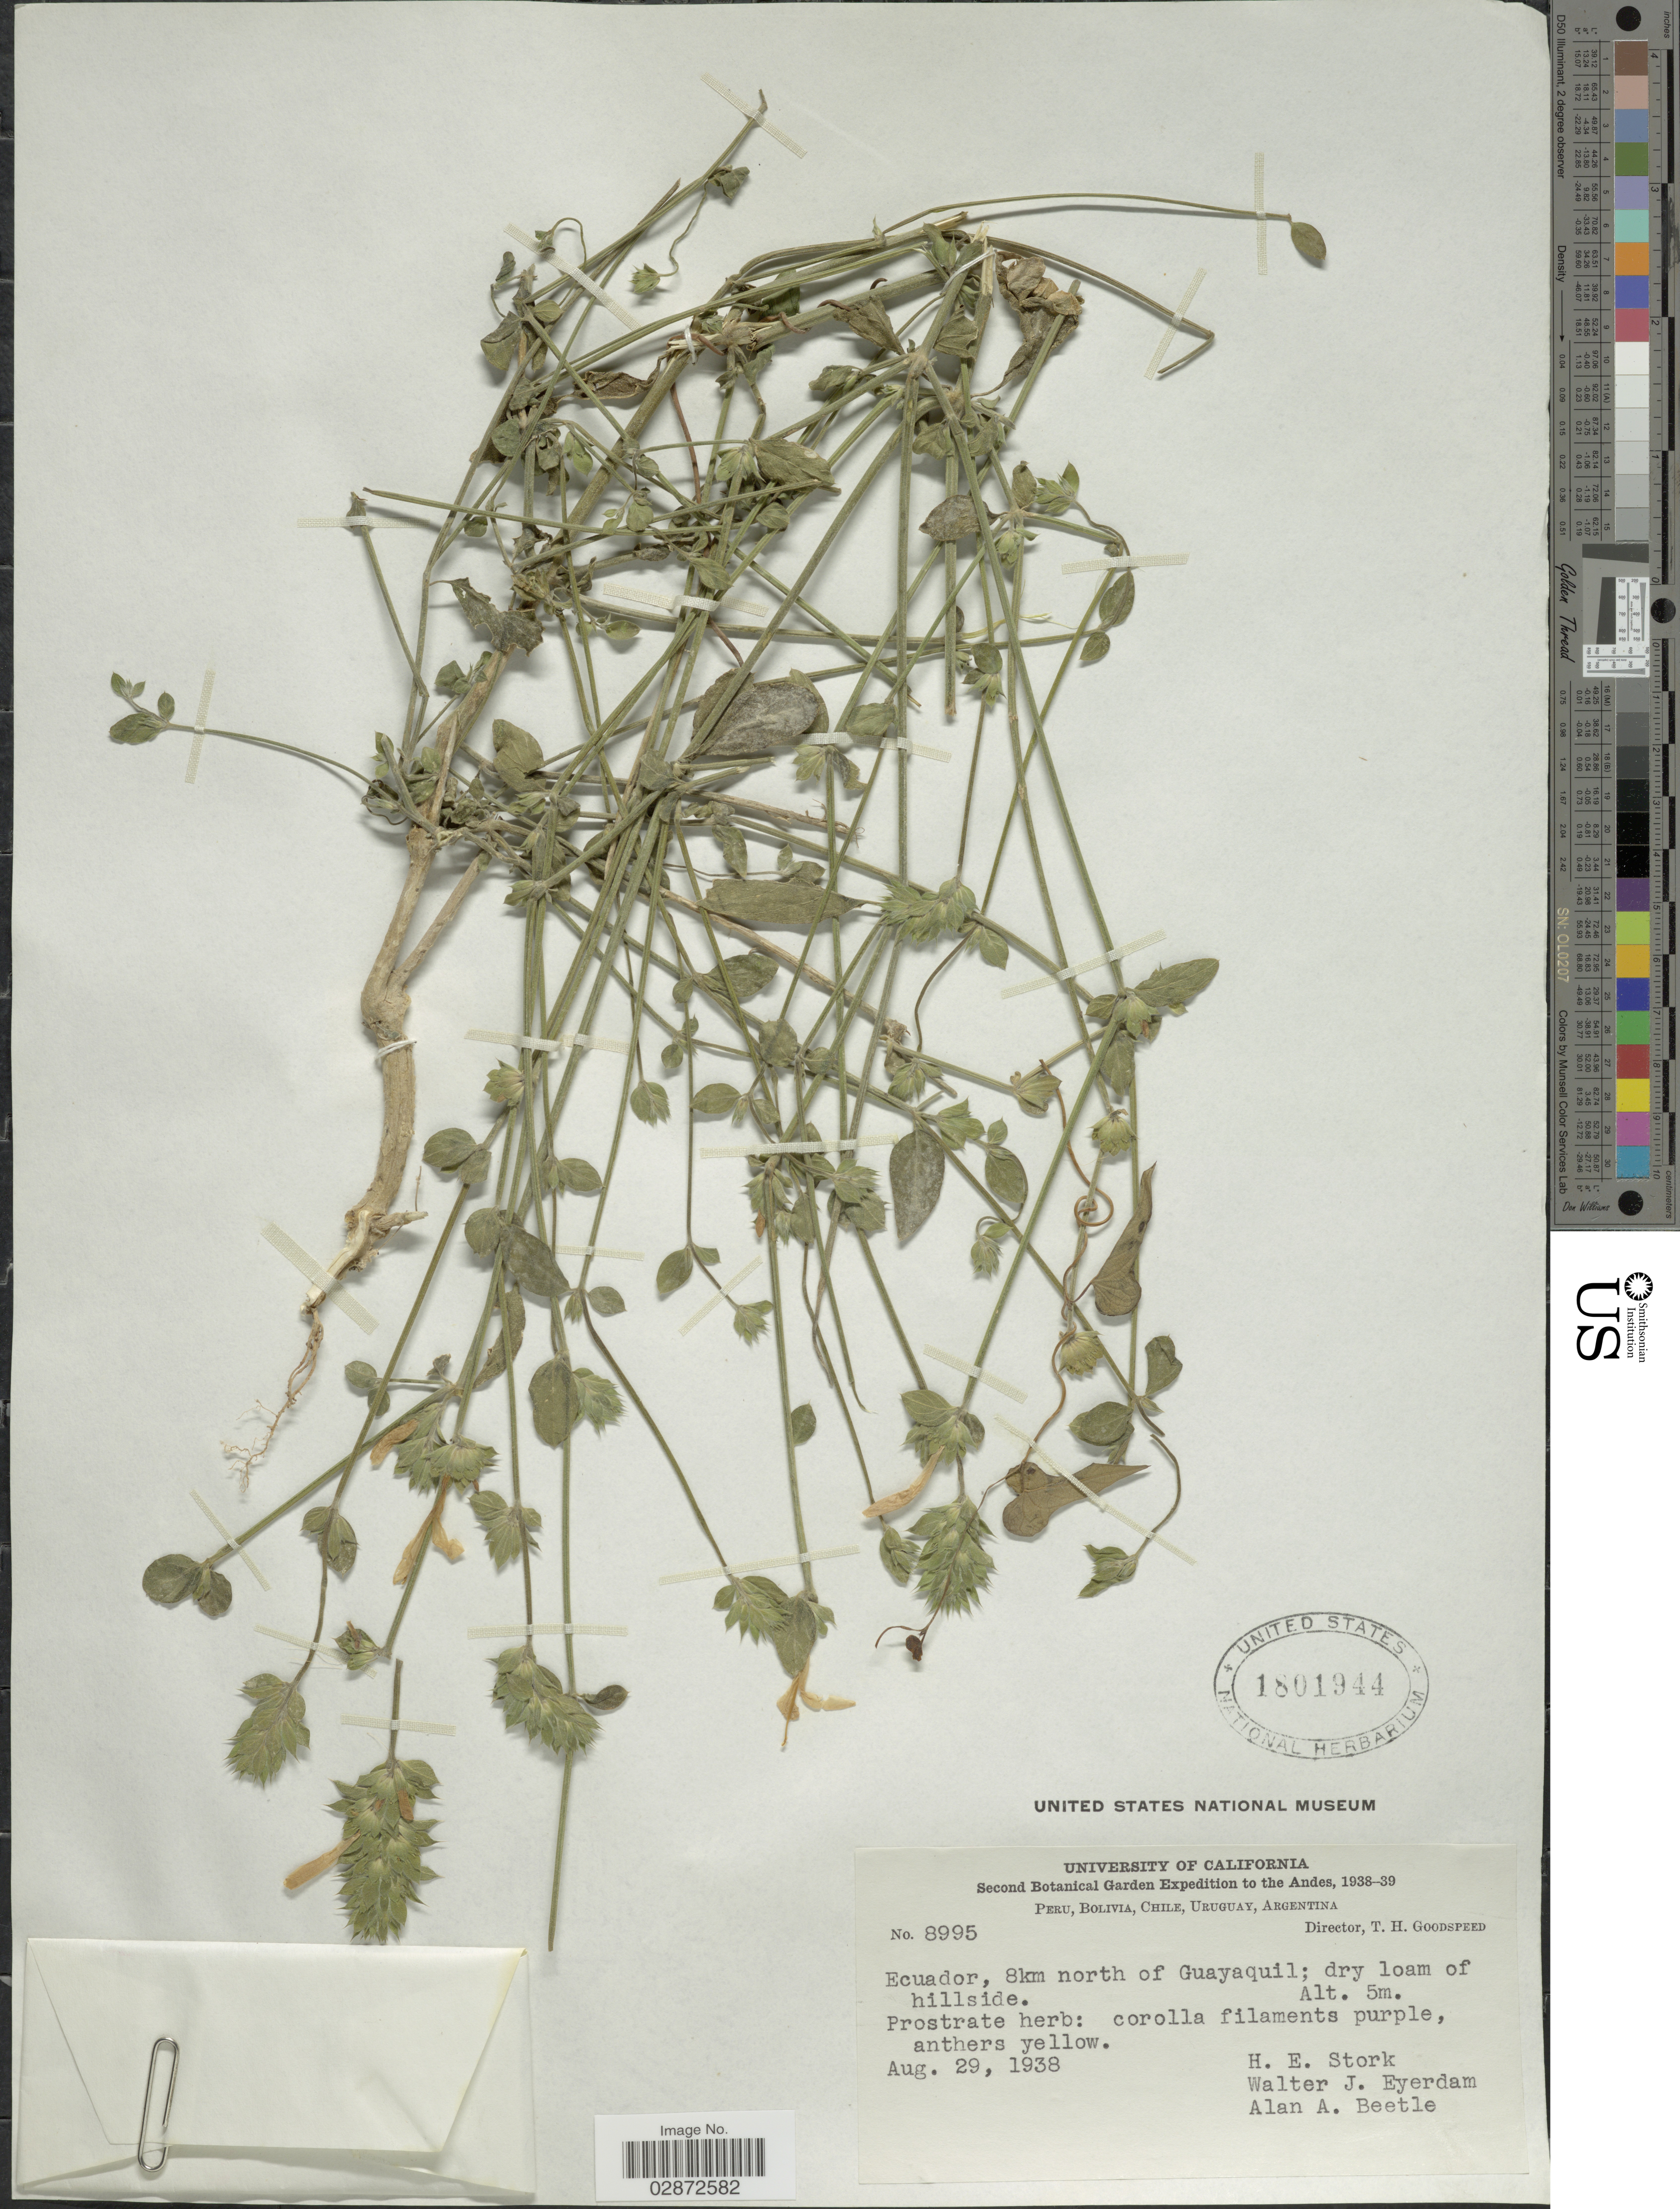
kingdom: Plantae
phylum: Tracheophyta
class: Magnoliopsida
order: Lamiales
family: Acanthaceae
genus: Dicliptera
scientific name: Dicliptera unguiculata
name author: Nees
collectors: H. E. Stork, W. J. Eyerdam & A. A. Beetle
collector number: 8995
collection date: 1938-08-29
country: Ecuador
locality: The Andes. 8km north of Guayaquil. Dry loam of hillside.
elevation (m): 5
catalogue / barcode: US 1801944